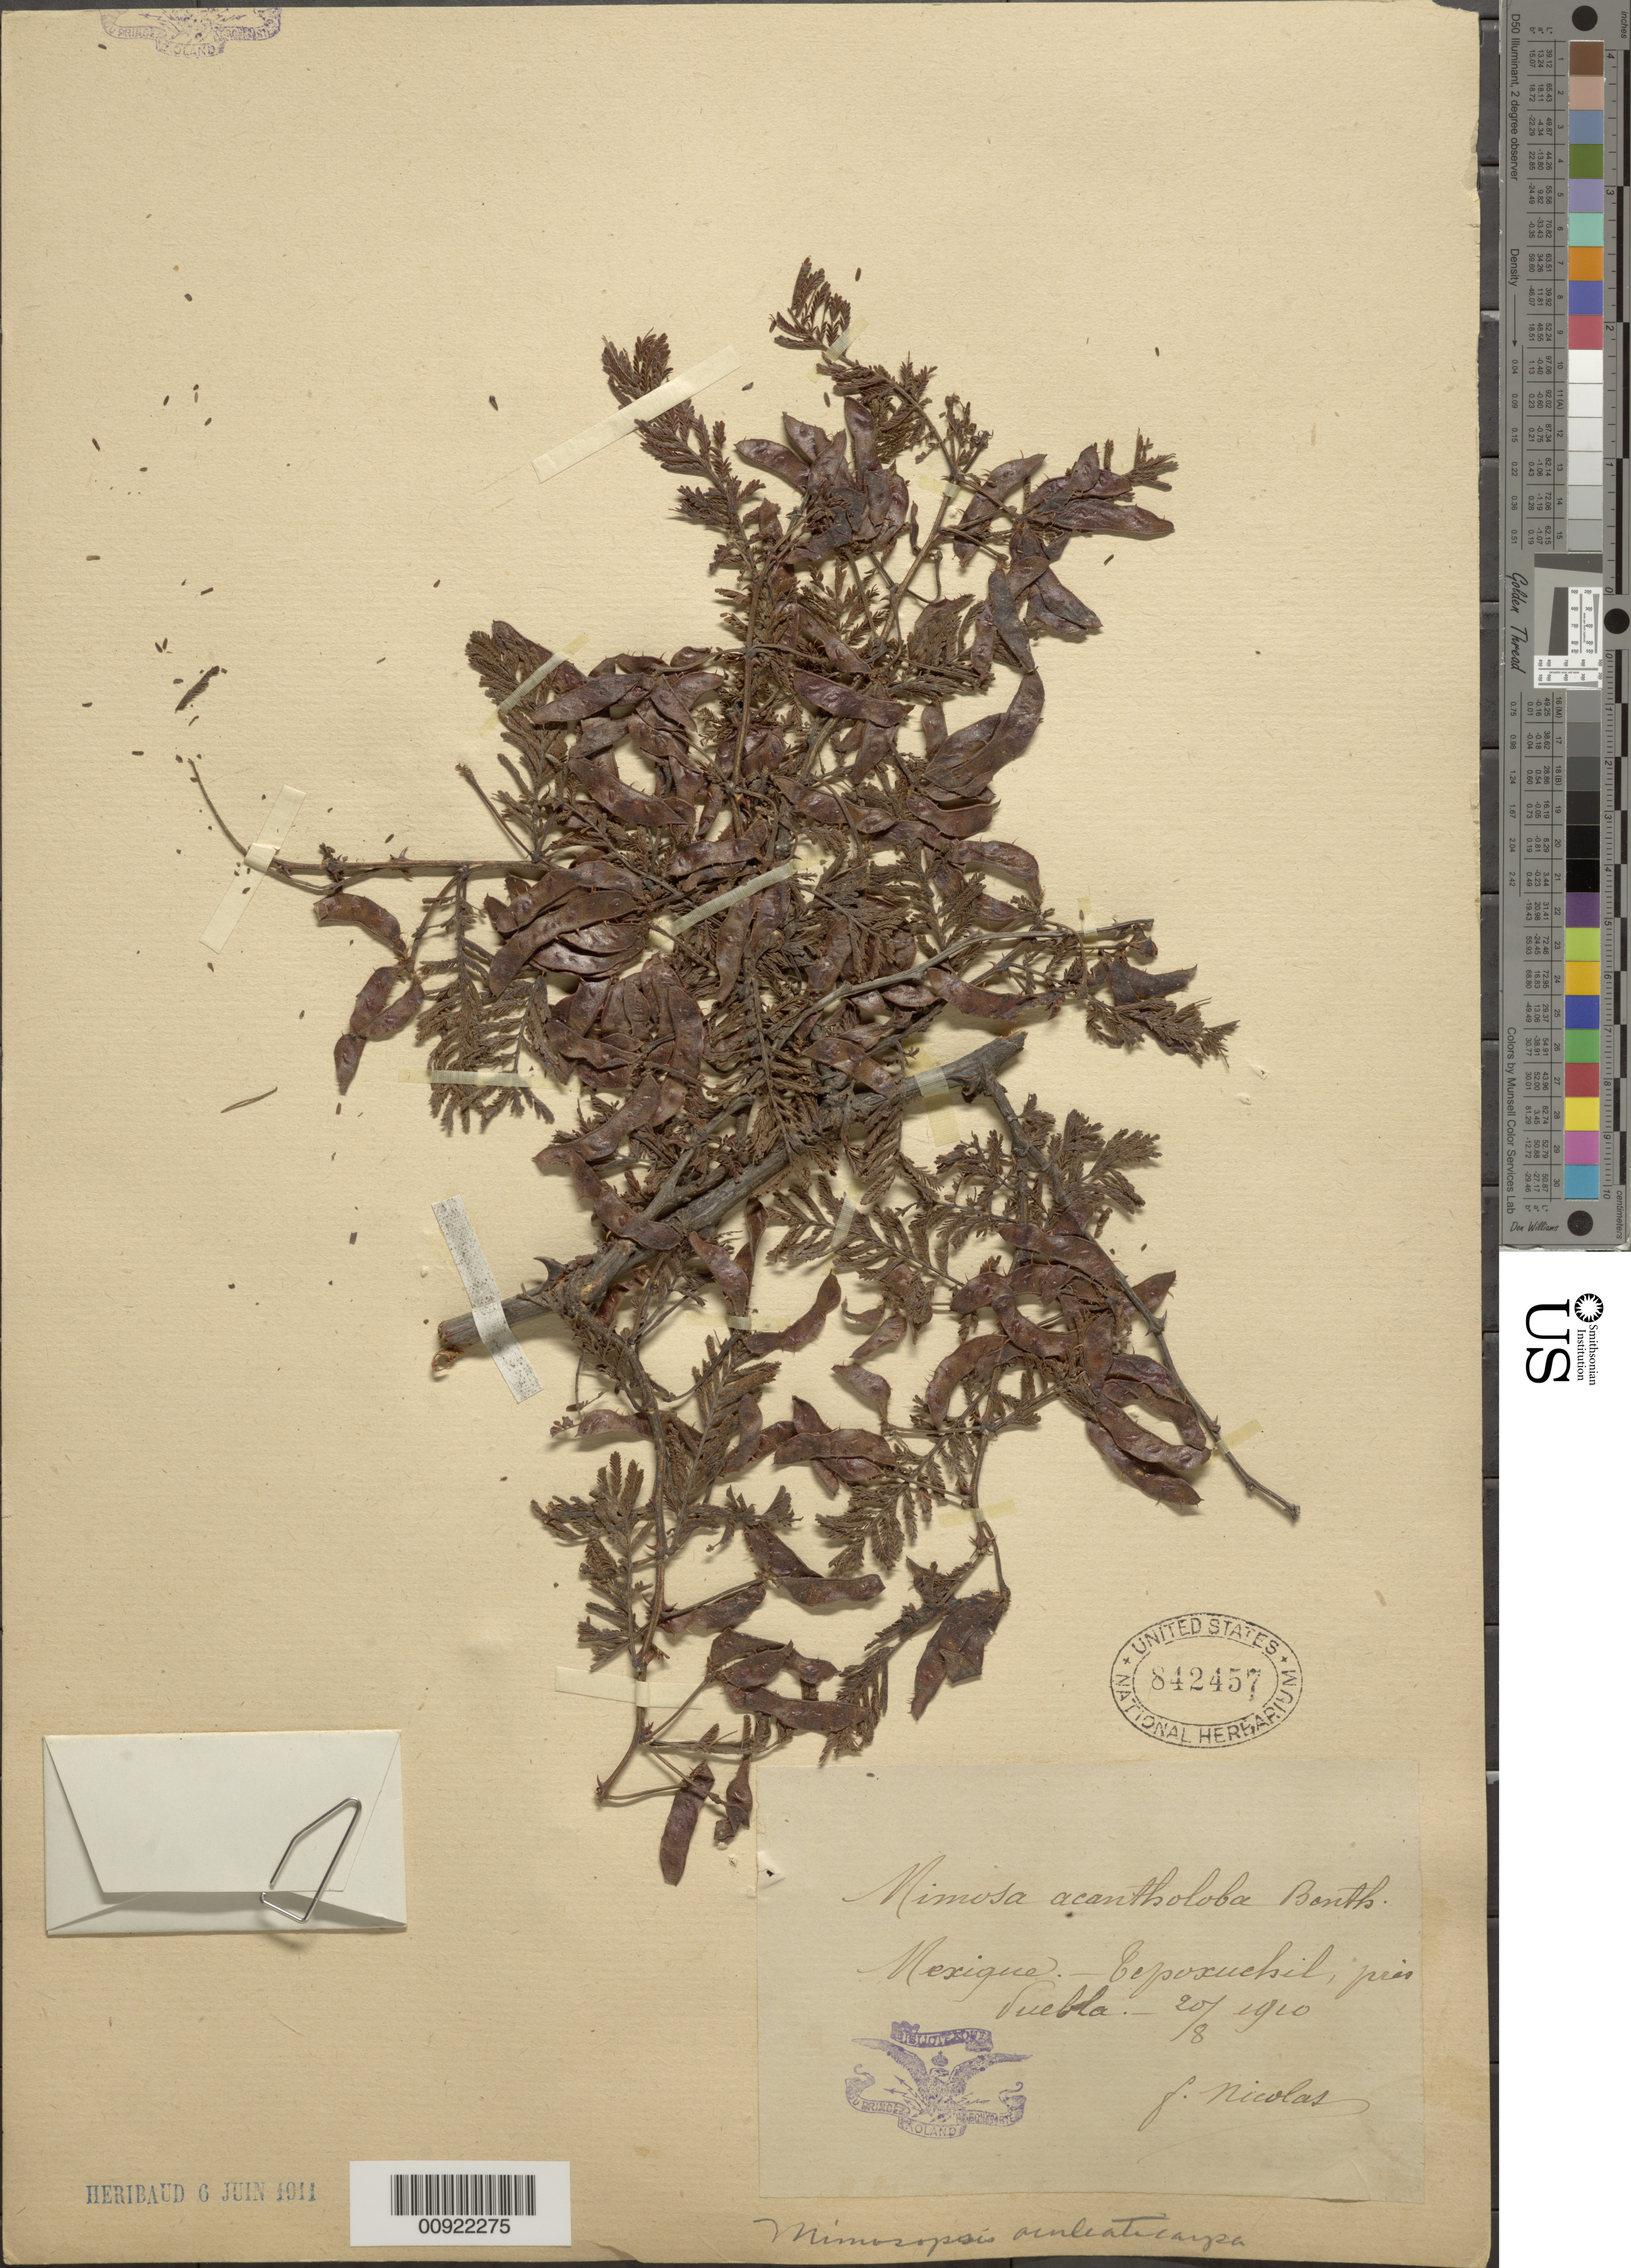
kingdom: Plantae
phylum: Tracheophyta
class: Magnoliopsida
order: Fabales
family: Fabaceae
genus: Mimosa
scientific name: Mimosa aculeaticarpa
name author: Ortega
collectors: B. Nicolas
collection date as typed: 20 Aug 1910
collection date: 1910-08-20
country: Mexico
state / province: Puebla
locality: Tepoxuchil, près Puebla.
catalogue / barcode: US 842457